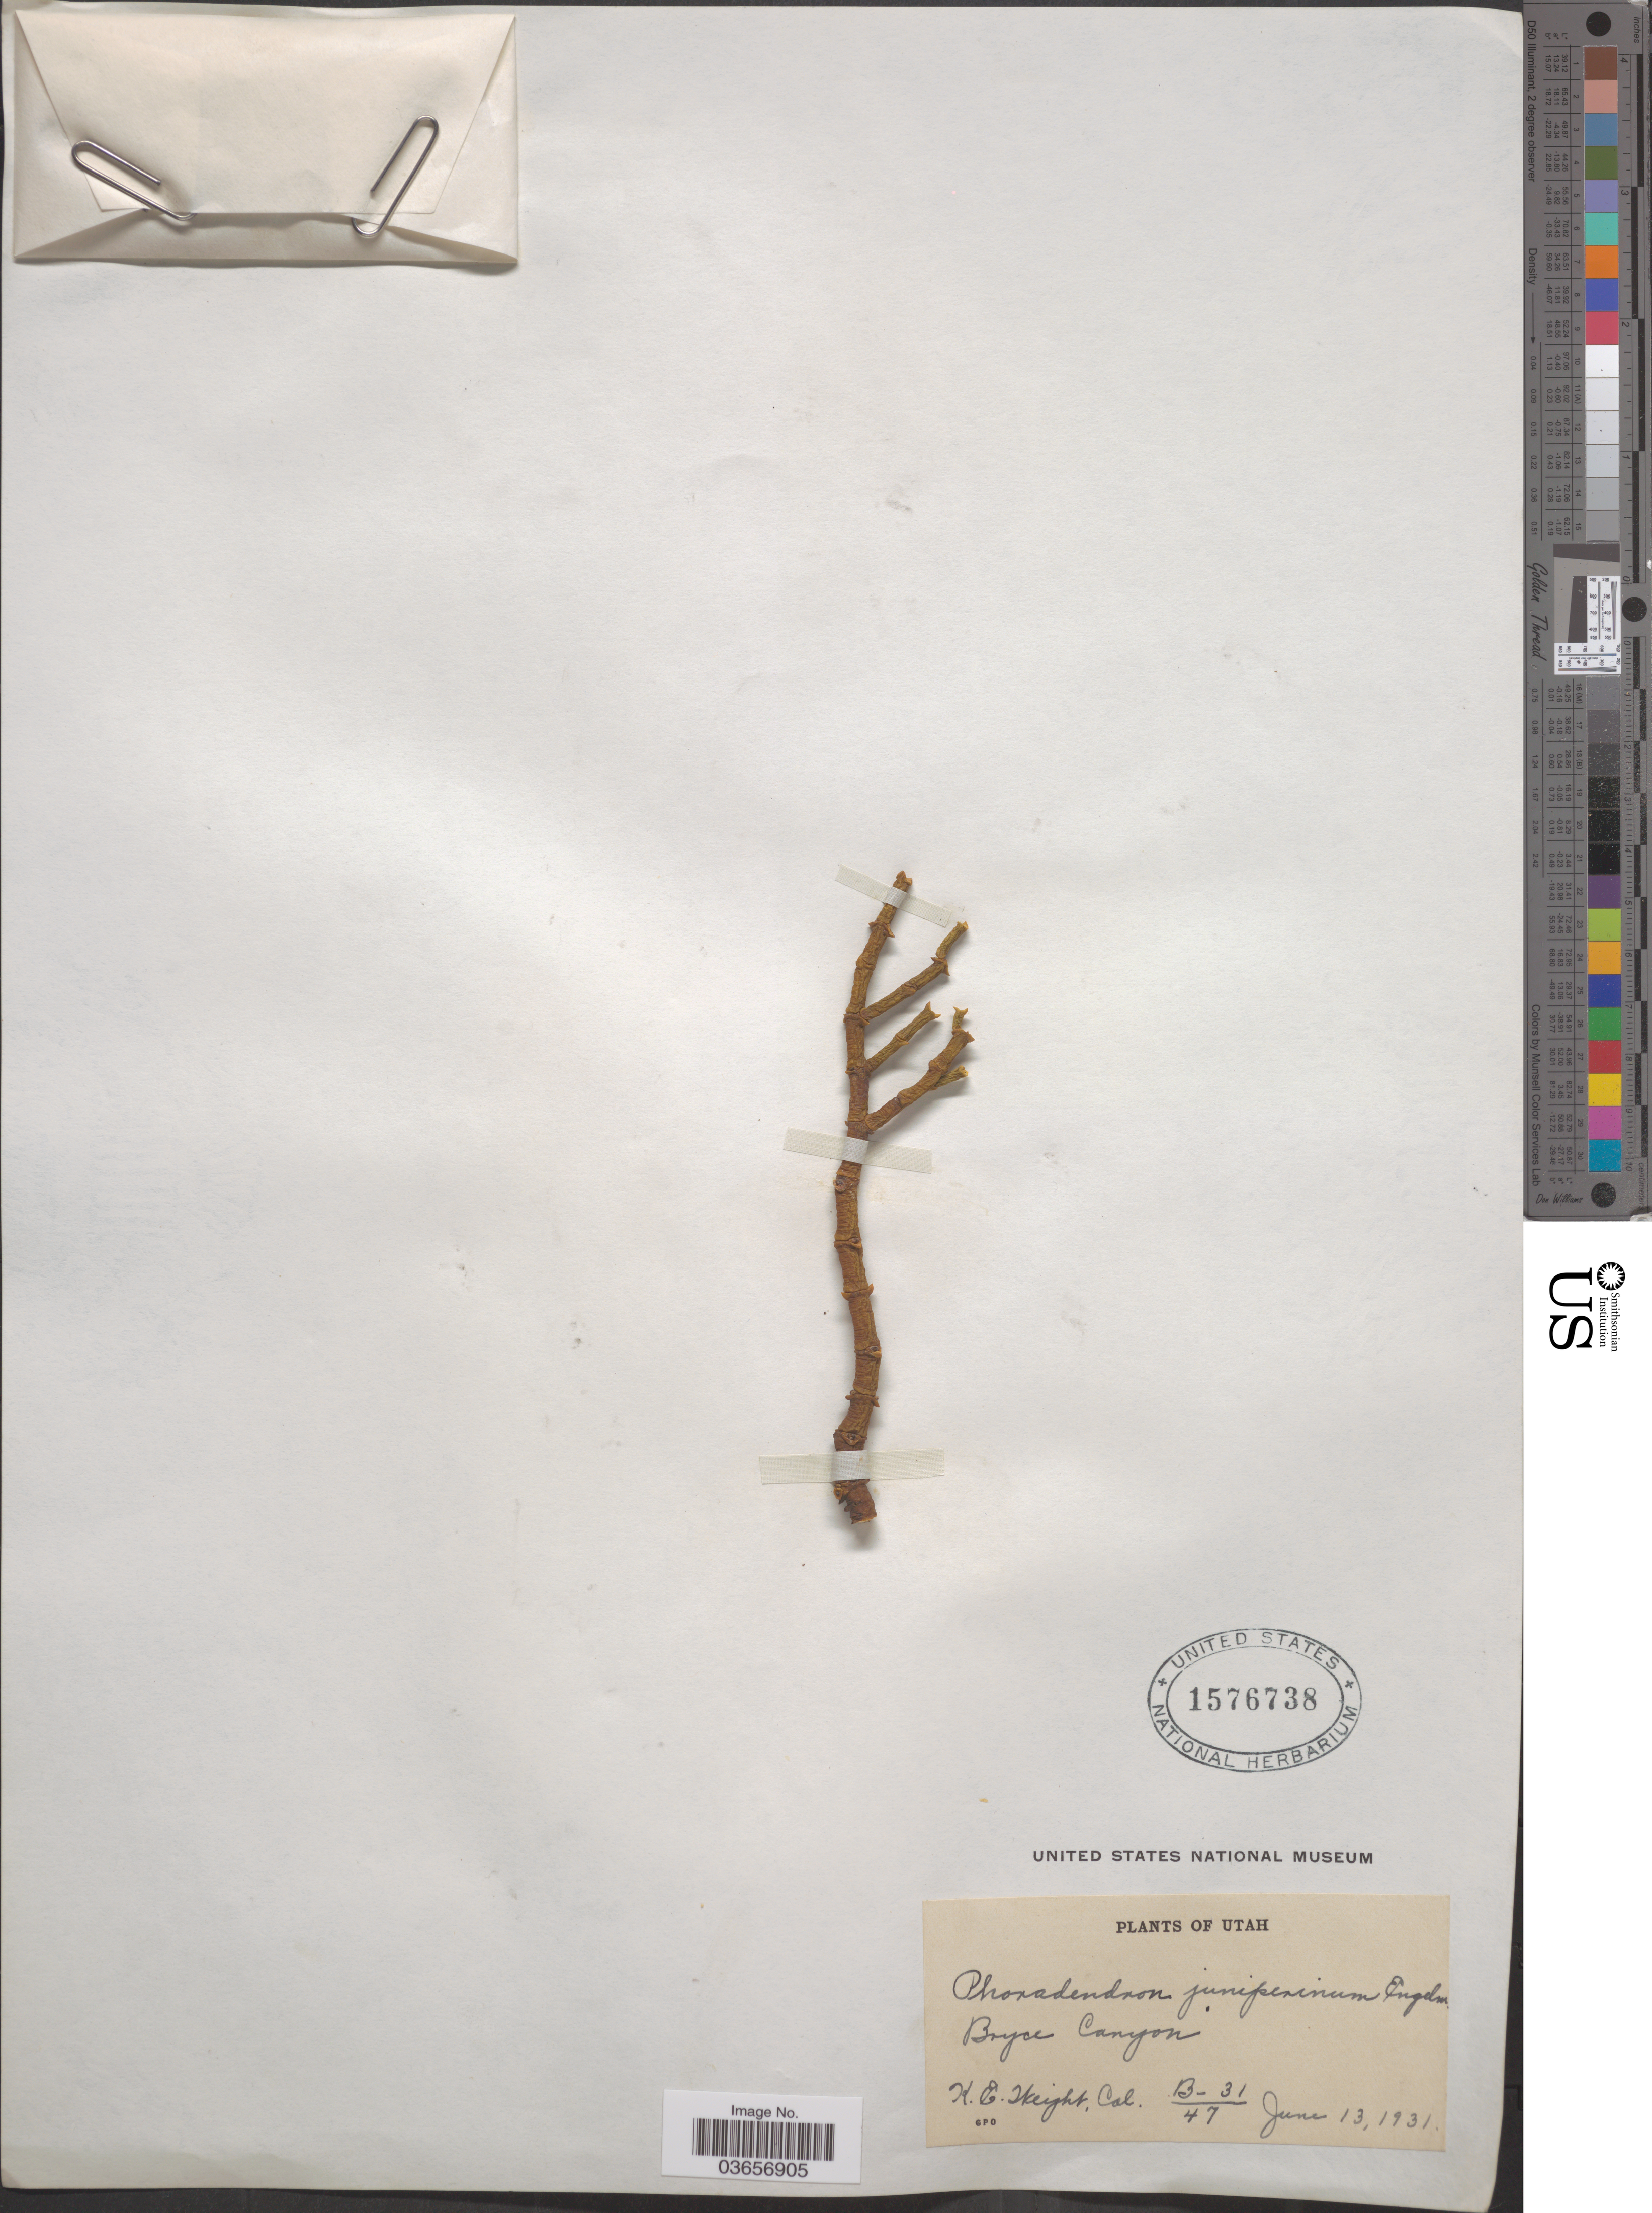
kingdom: Plantae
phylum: Tracheophyta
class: Magnoliopsida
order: Santalales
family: Viscaceae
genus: Phoradendron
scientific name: Phoradendron juniperinum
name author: Engelm. ex A. Gray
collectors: K. Weight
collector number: B-31/47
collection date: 1931-06-13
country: United States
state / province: Utah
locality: Bryce Canyon.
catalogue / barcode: US 1576738